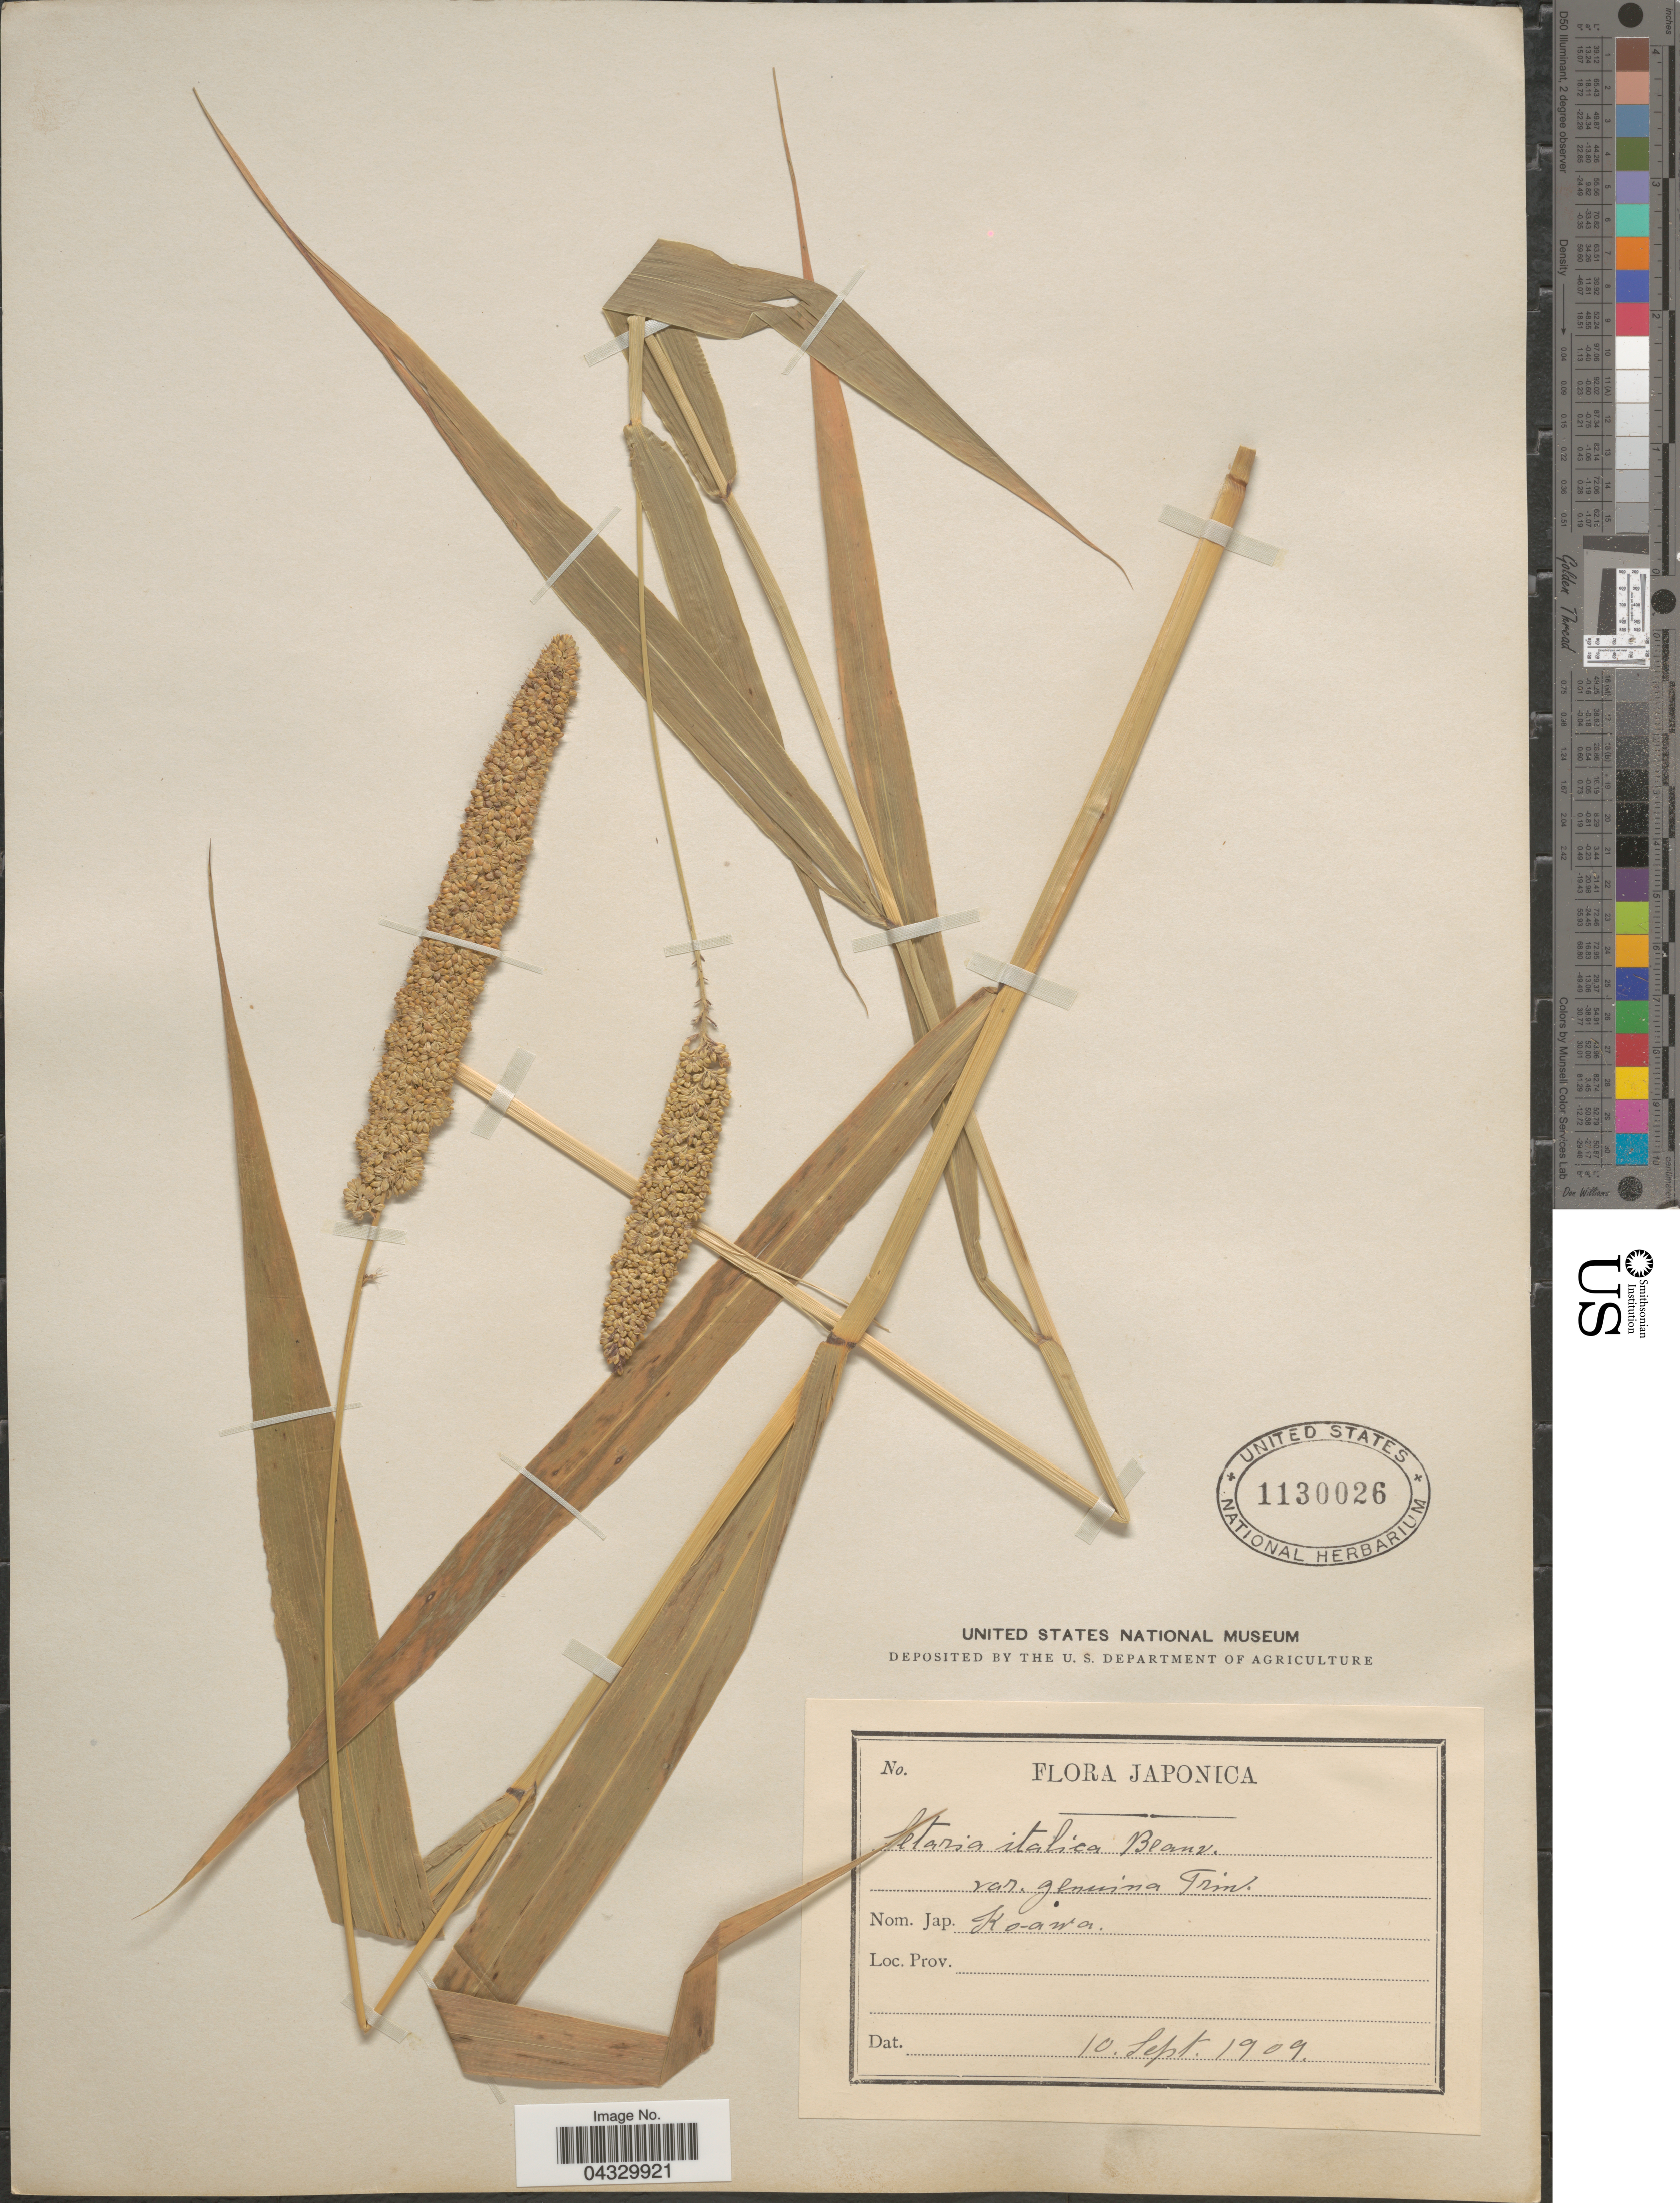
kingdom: Plantae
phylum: Tracheophyta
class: Liliopsida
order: Poales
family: Poaceae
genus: Setaria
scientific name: Setaria italica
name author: (L.) P. Beauv.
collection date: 1909-09-10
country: Japan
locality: Japonica.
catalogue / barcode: US 1130026